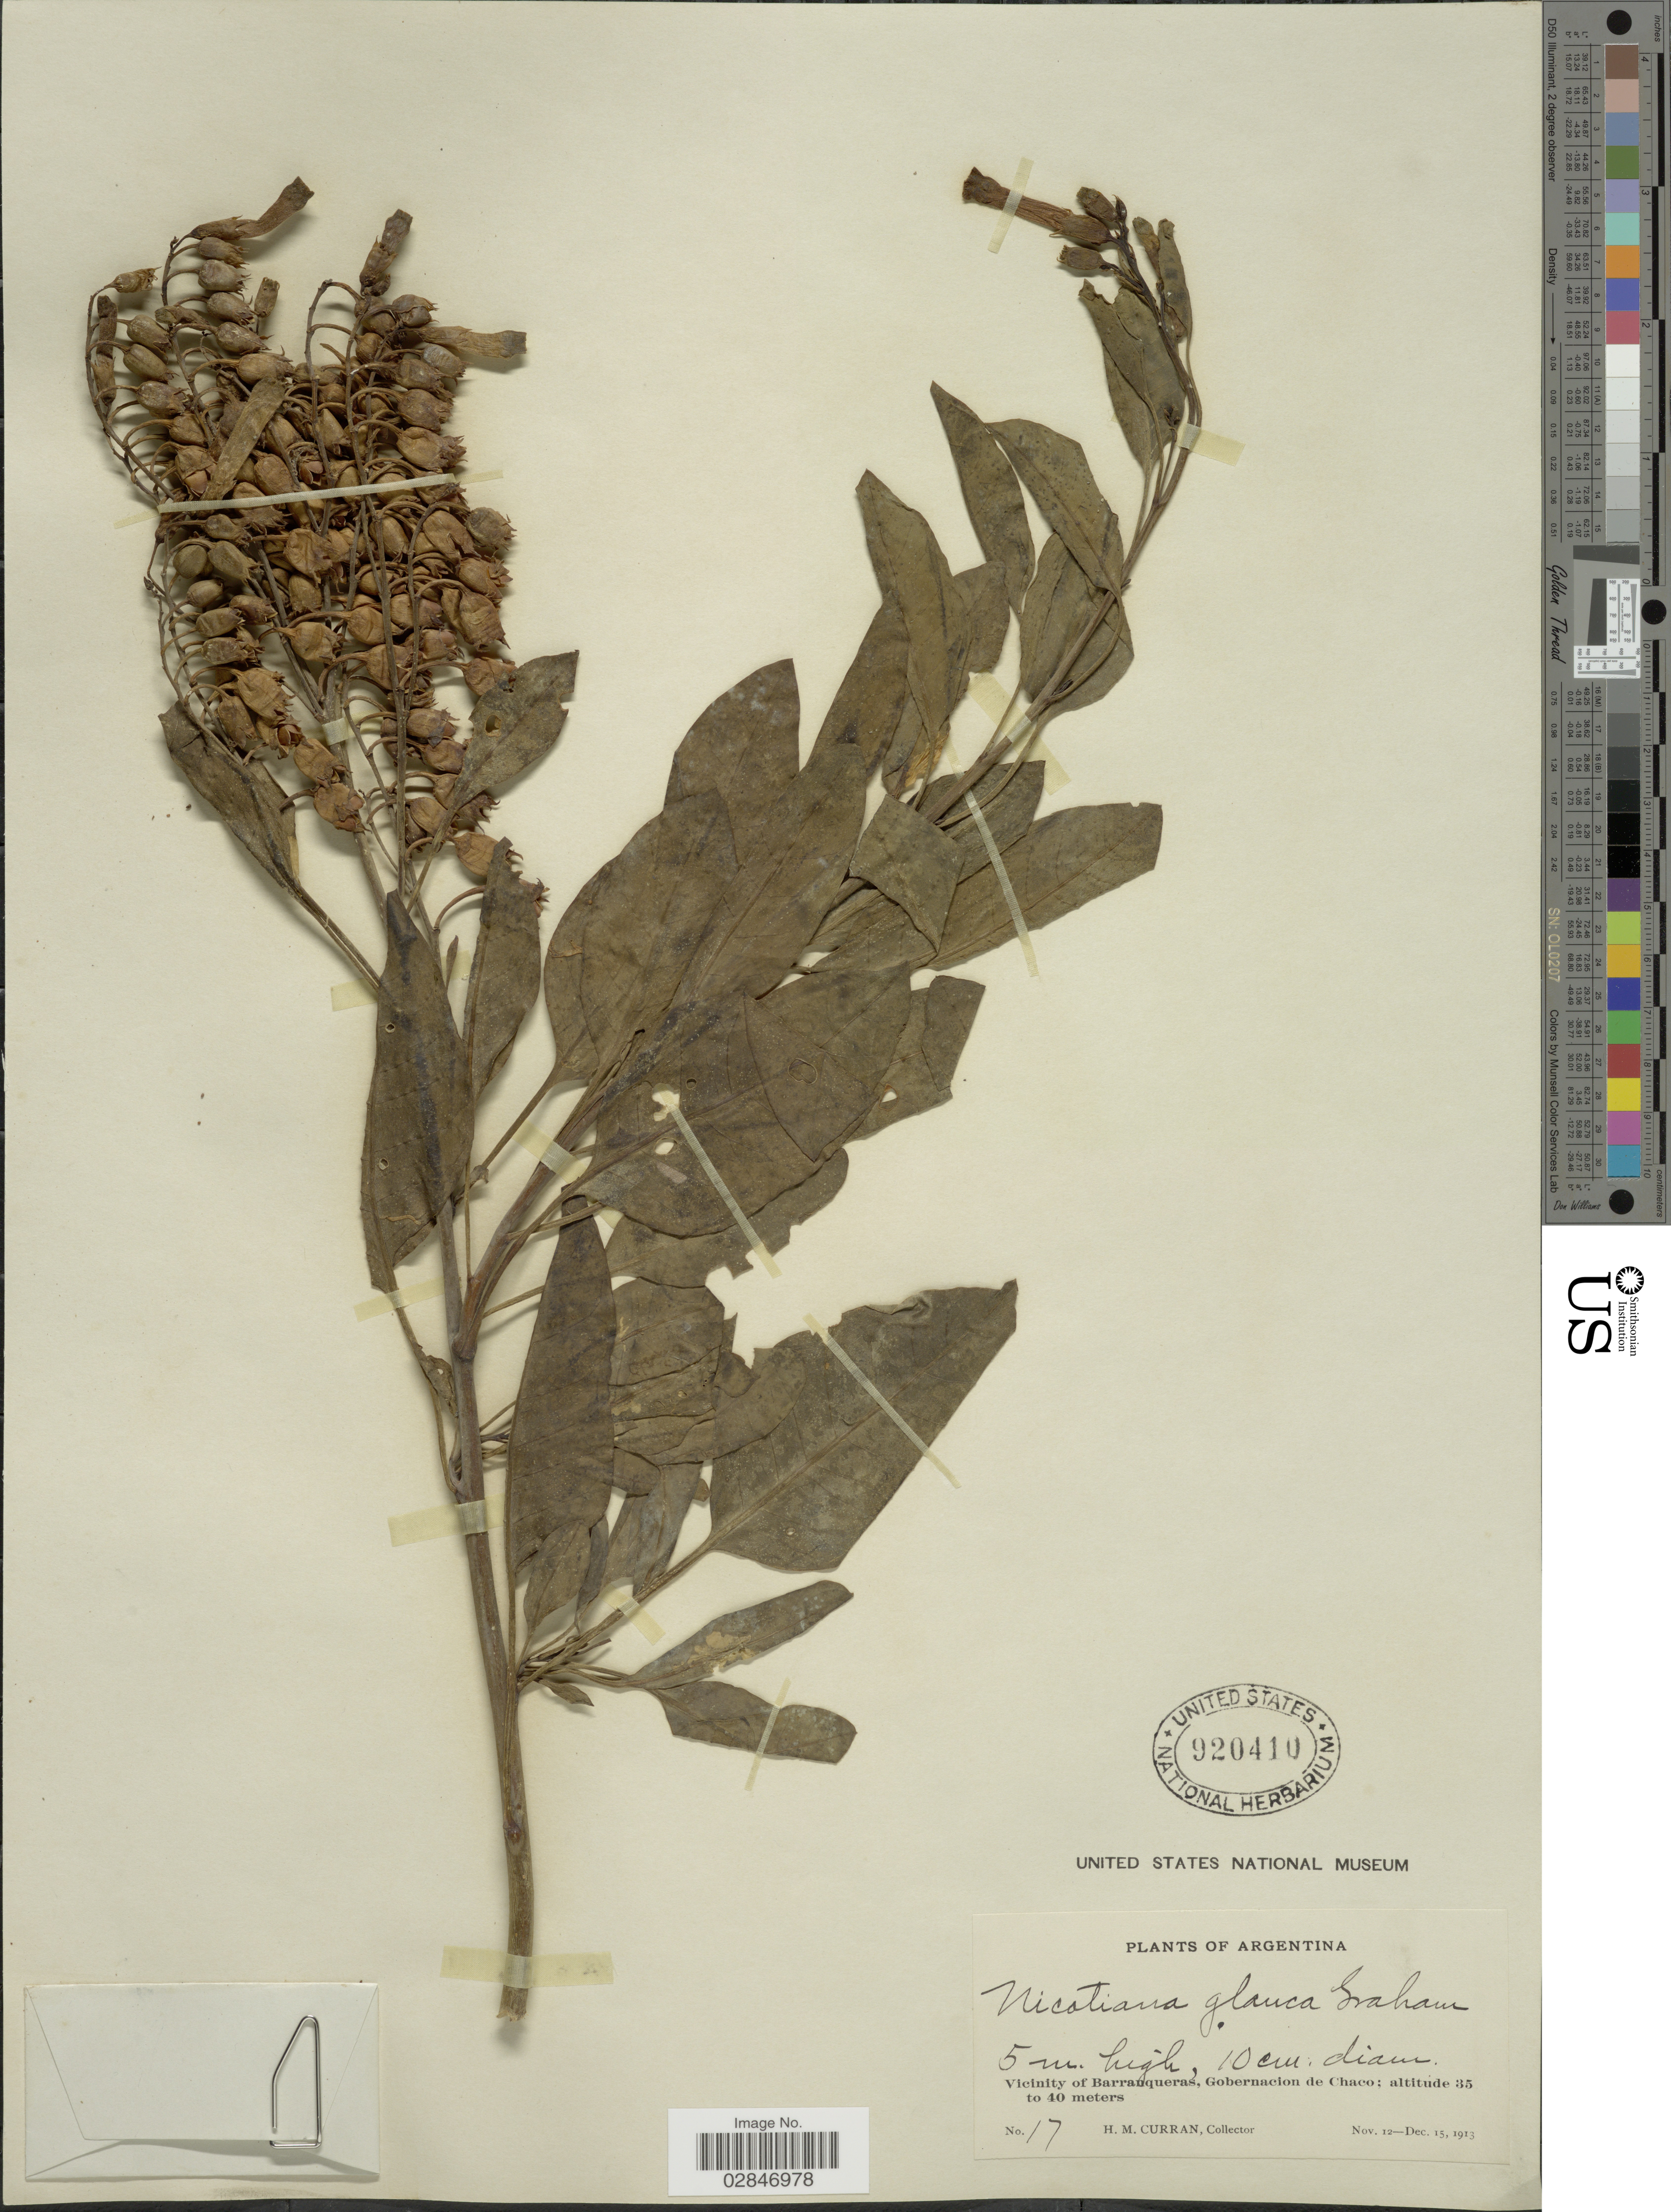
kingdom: Plantae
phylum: Tracheophyta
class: Magnoliopsida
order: Solanales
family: Solanaceae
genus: Nicotiana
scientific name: Nicotiana glauca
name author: Graham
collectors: H. M. Curran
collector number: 17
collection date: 1913-11-12/1913-12-15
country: Argentina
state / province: Chaco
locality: Vicinity of Barranqueras, Gobernacion de Chaco.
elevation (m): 35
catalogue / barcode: US 920410